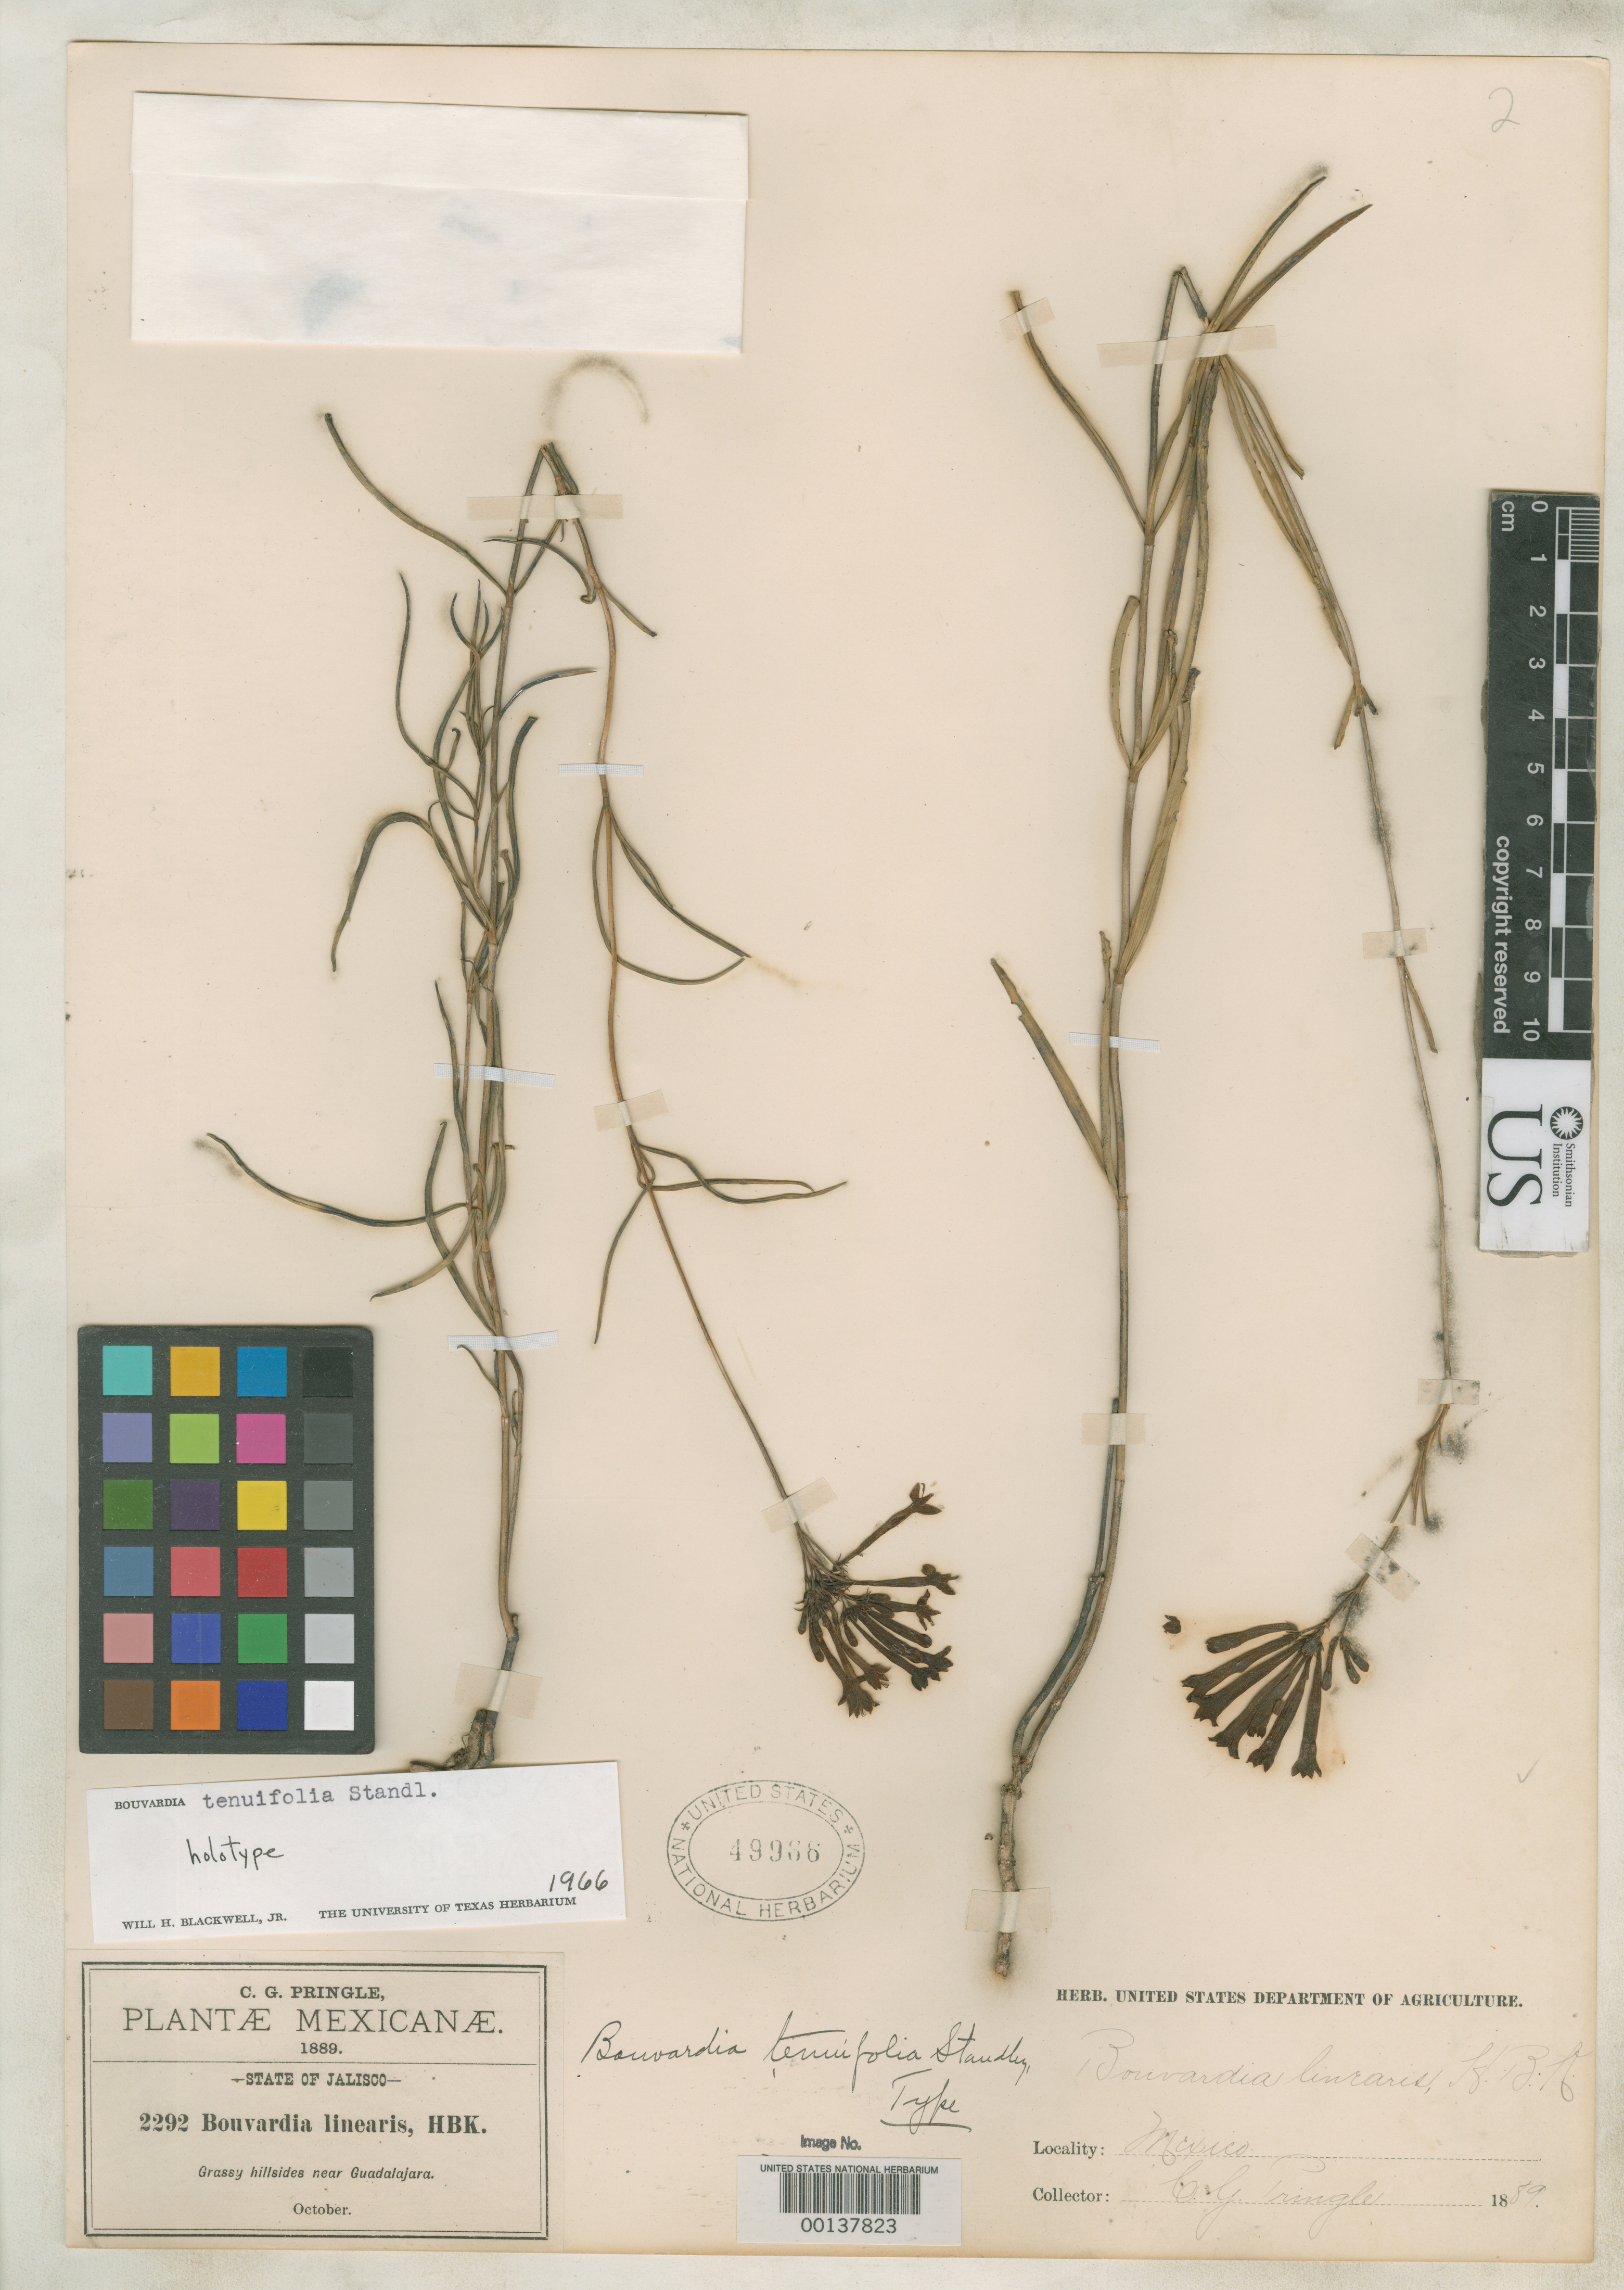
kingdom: Plantae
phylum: Tracheophyta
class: Magnoliopsida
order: Gentianales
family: Rubiaceae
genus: Bouvardia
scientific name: Bouvardia tenuifolia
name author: Standl.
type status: Holotype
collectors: C. G. Pringle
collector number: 2292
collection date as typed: Oct 1889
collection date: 1889-10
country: Mexico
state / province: Jalisco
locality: Near Guadalajara.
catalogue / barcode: US 49966